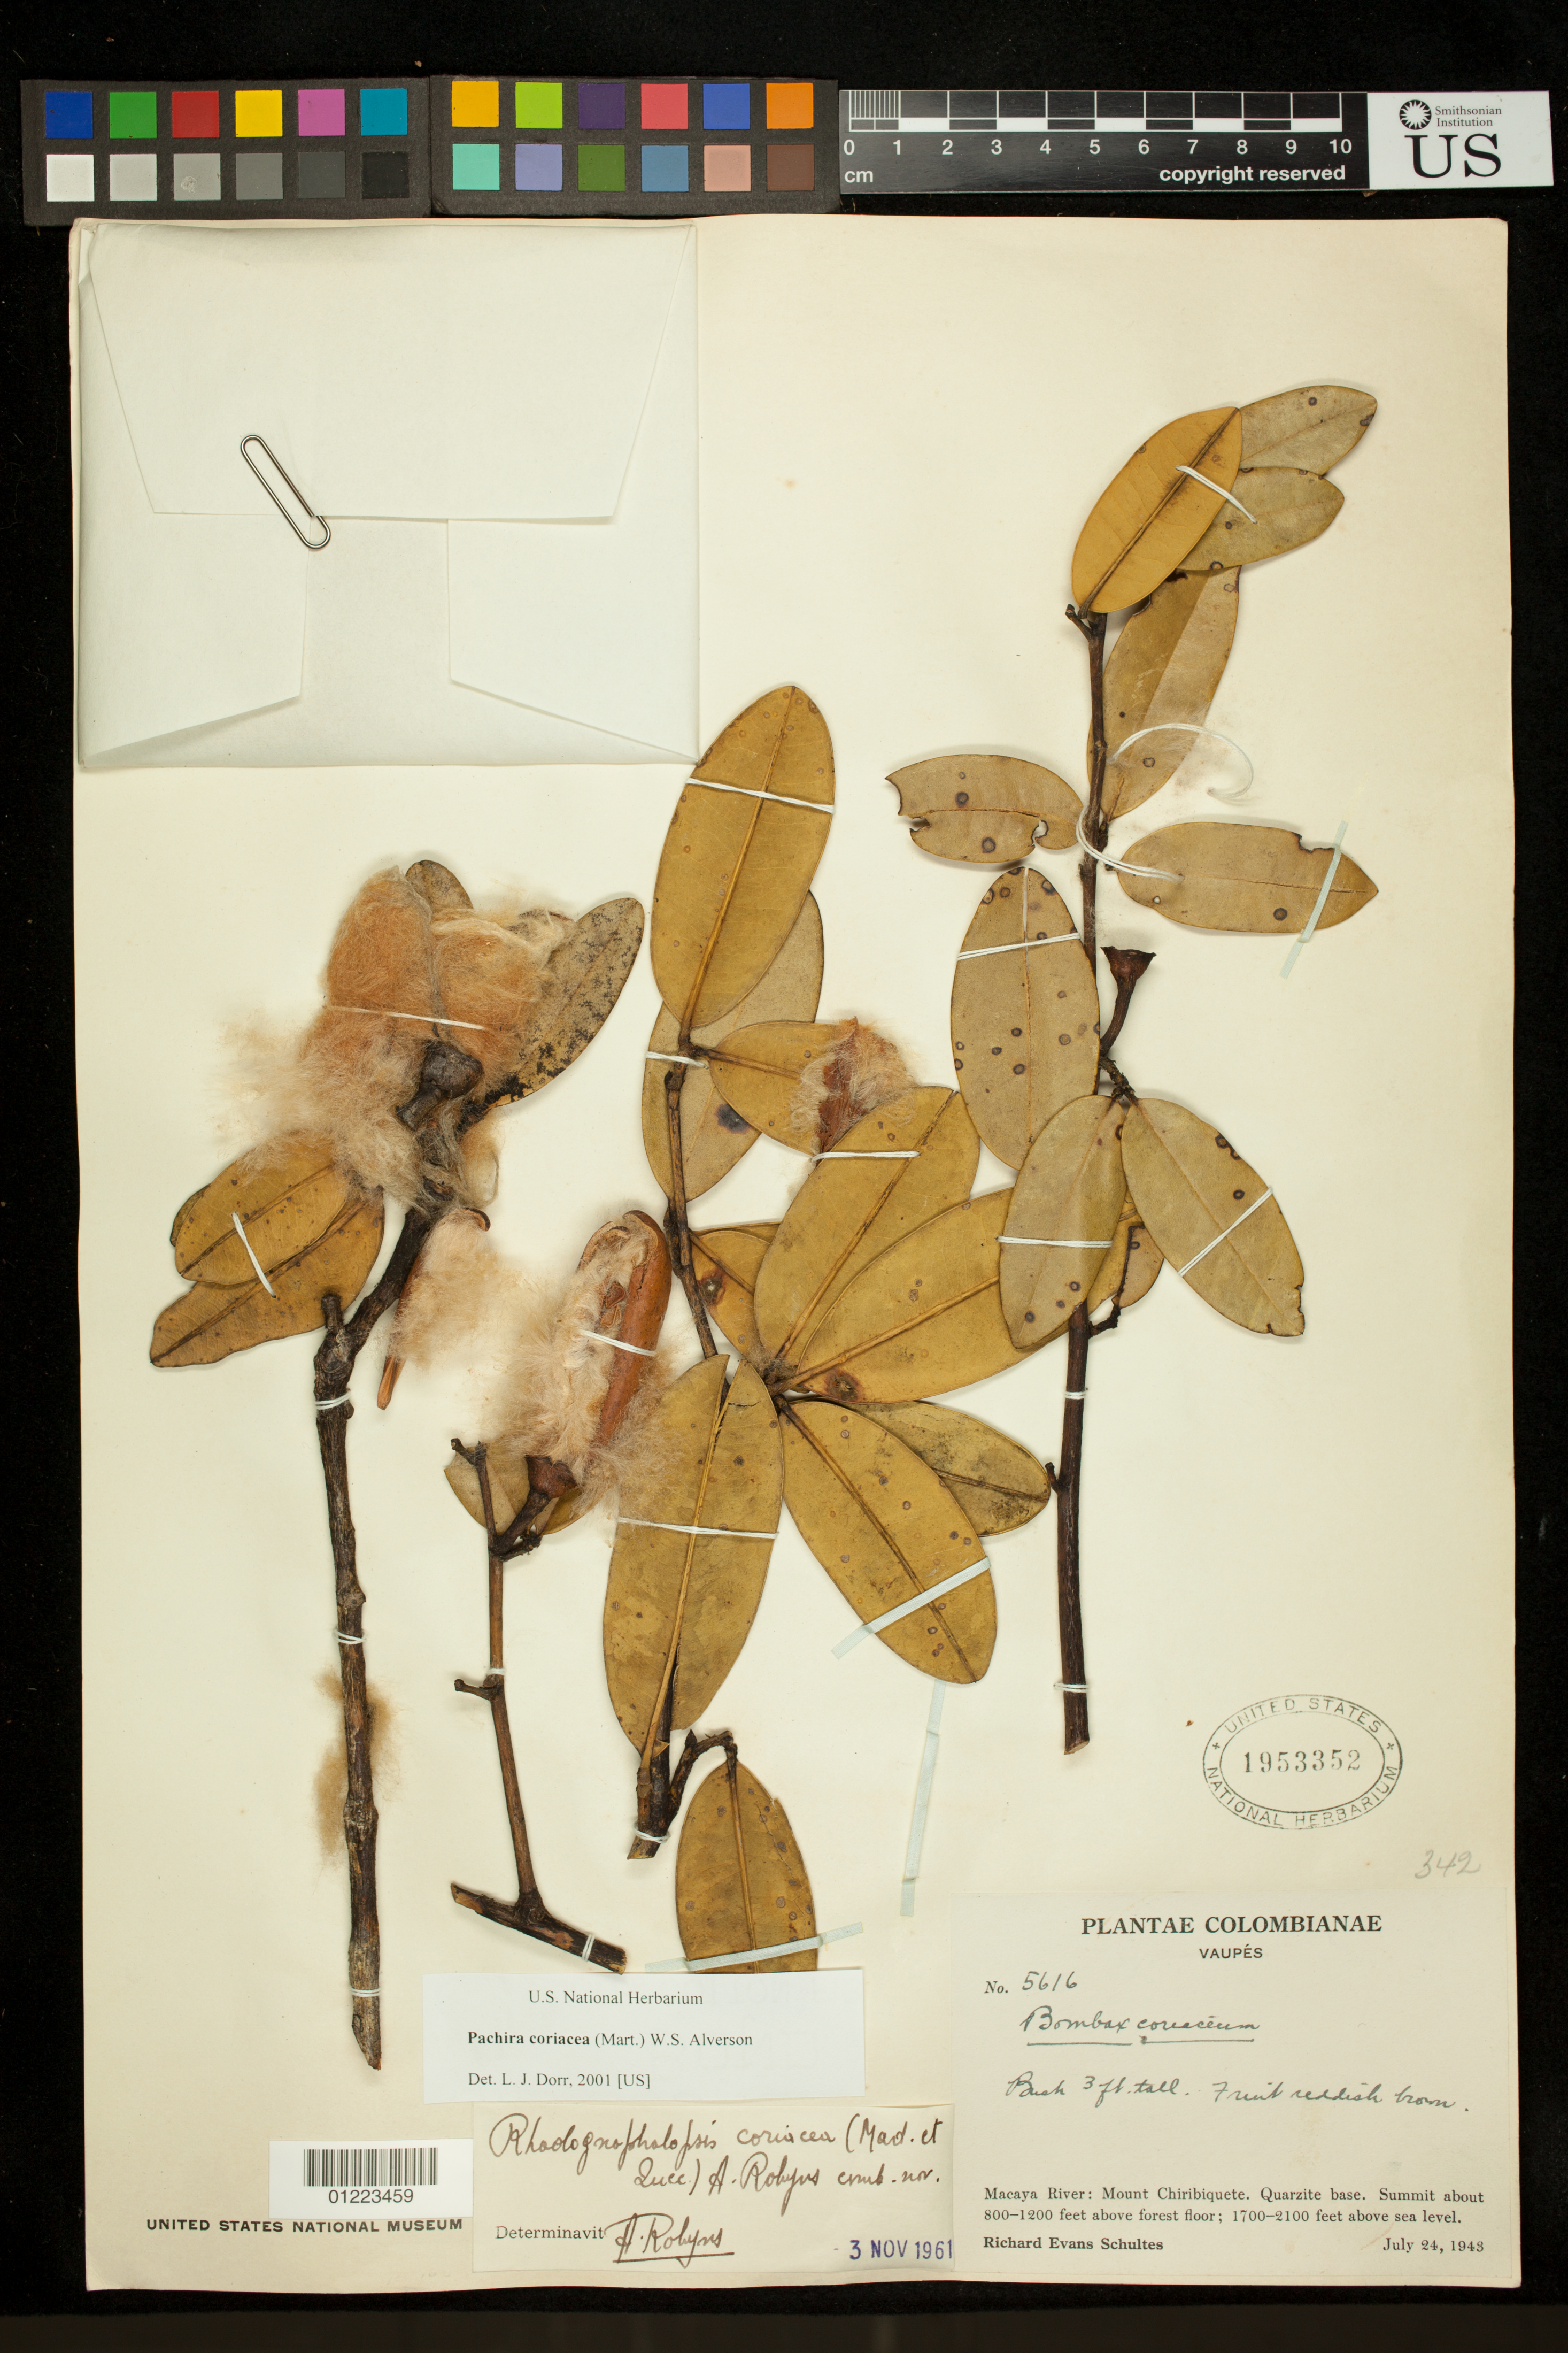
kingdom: Plantae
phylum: Tracheophyta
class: Magnoliopsida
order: Malvales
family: Malvaceae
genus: Pachira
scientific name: Pachira coriacea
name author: (C. Mart.) W.S. Alverson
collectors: R. E. Schultes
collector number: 5616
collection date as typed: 7/24/1943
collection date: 1943-07-24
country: Colombia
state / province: Guaviare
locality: Vaupés. Macaya River: Mount Chiribiquete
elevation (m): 244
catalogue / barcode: US 1953352